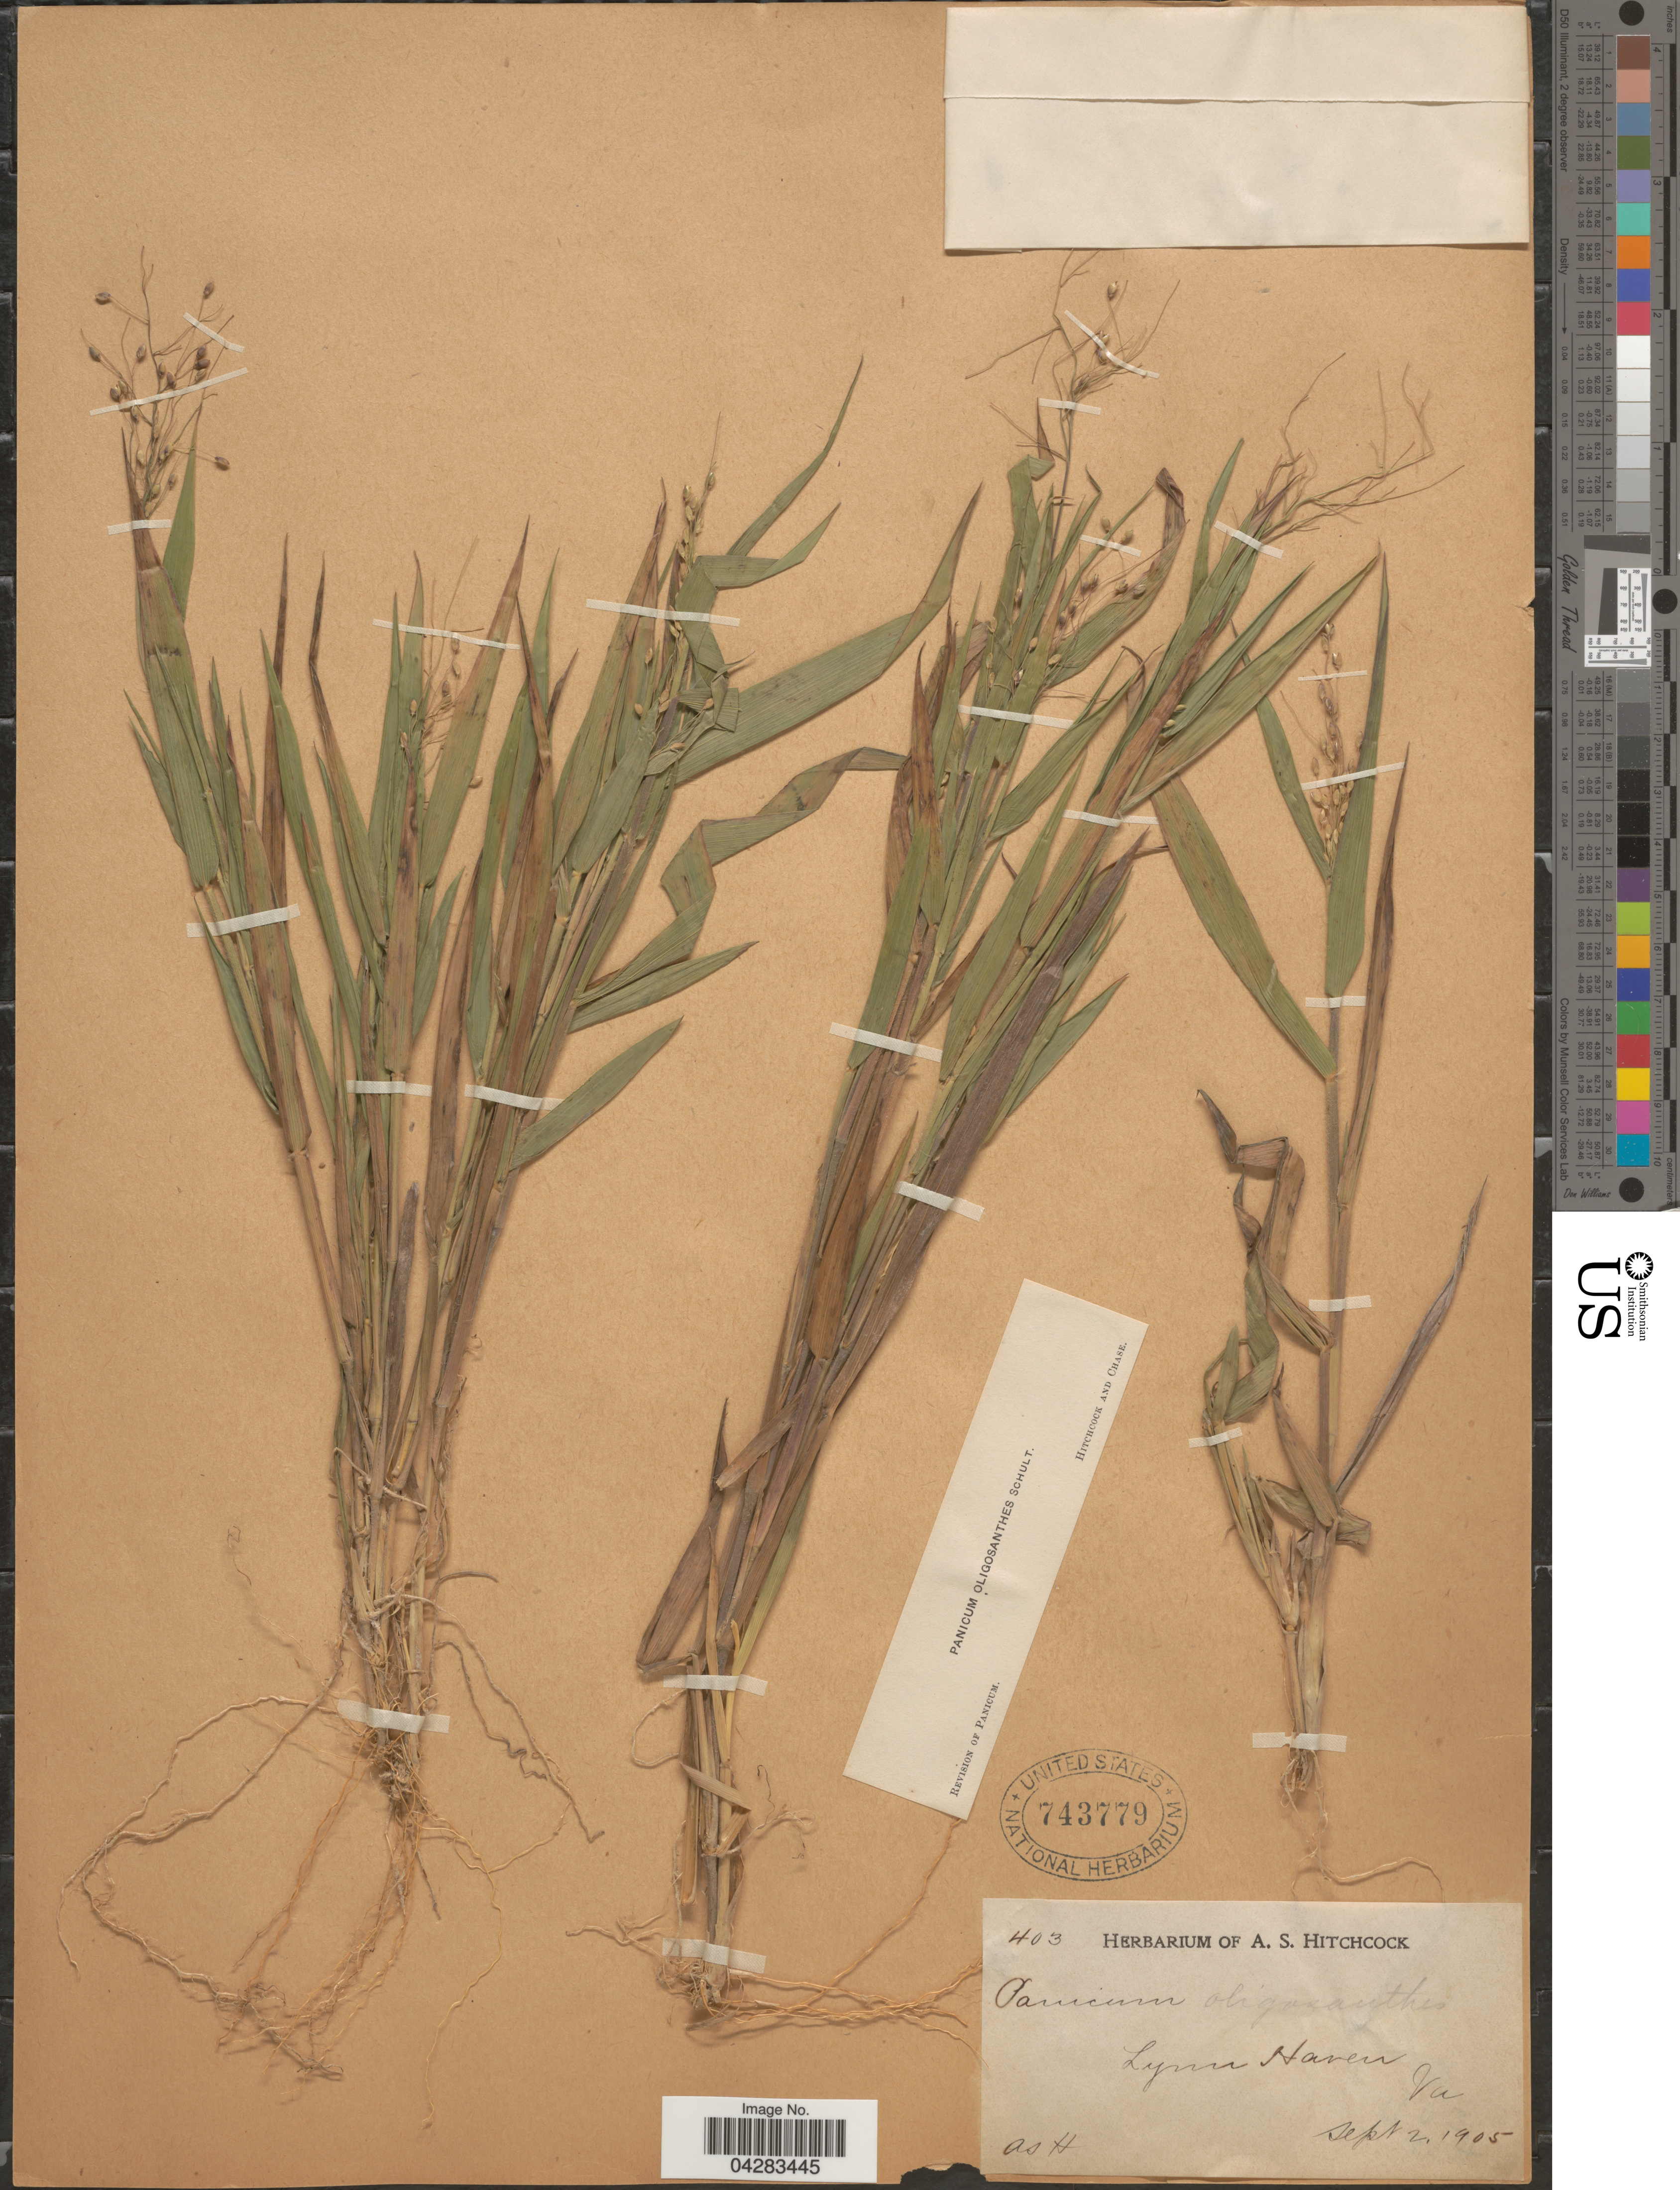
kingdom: Plantae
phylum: Tracheophyta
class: Liliopsida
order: Poales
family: Poaceae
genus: Dichanthelium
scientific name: Dichanthelium oligosanthes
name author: (Schult.) Gould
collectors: A. S. Hitchcock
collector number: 403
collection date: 1905-09-02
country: United States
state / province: Virginia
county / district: City of Virginia Beach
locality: Lynn Haven.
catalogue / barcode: US 743779